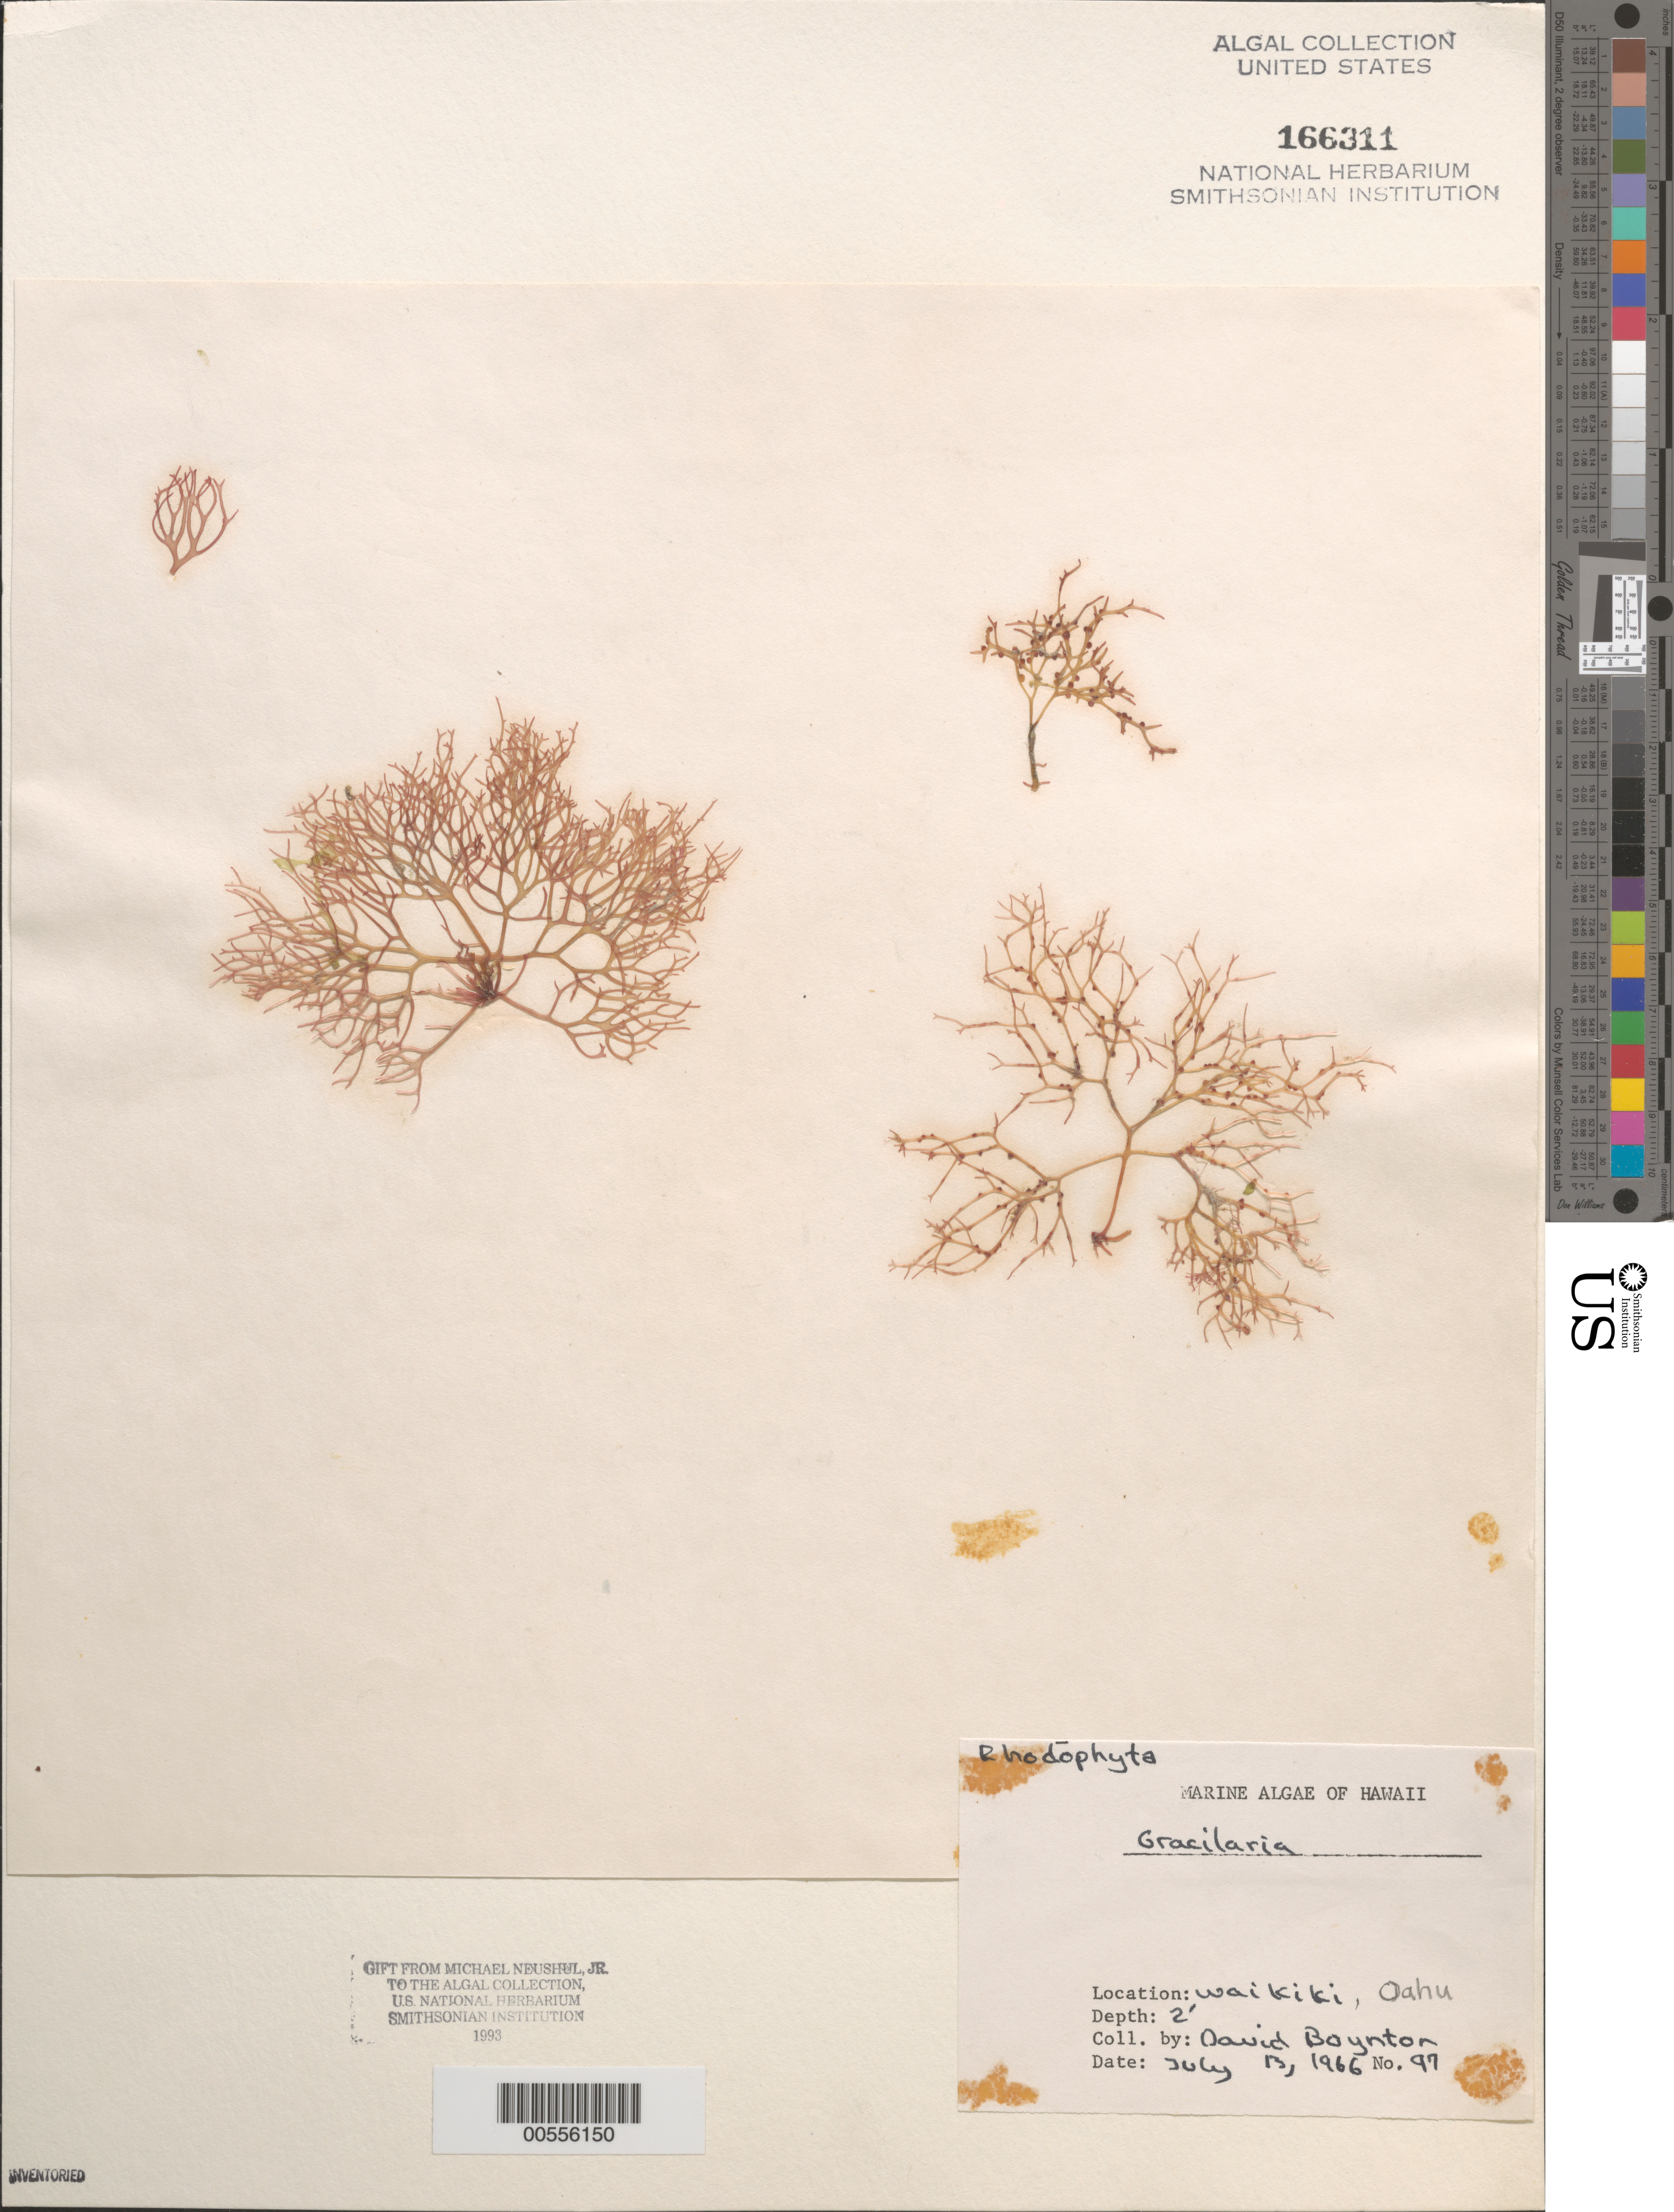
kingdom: Plantae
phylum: Rhodophyta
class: Florideophyceae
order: Gracilariales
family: Gracilariaceae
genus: Gracilaria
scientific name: Gracilaria sp.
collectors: D. Boynton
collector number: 97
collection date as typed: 13 Jul 1966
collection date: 1966-07-13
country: United States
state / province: Hawaii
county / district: Honolulu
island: Oahu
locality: Waikiki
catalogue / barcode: US 166311